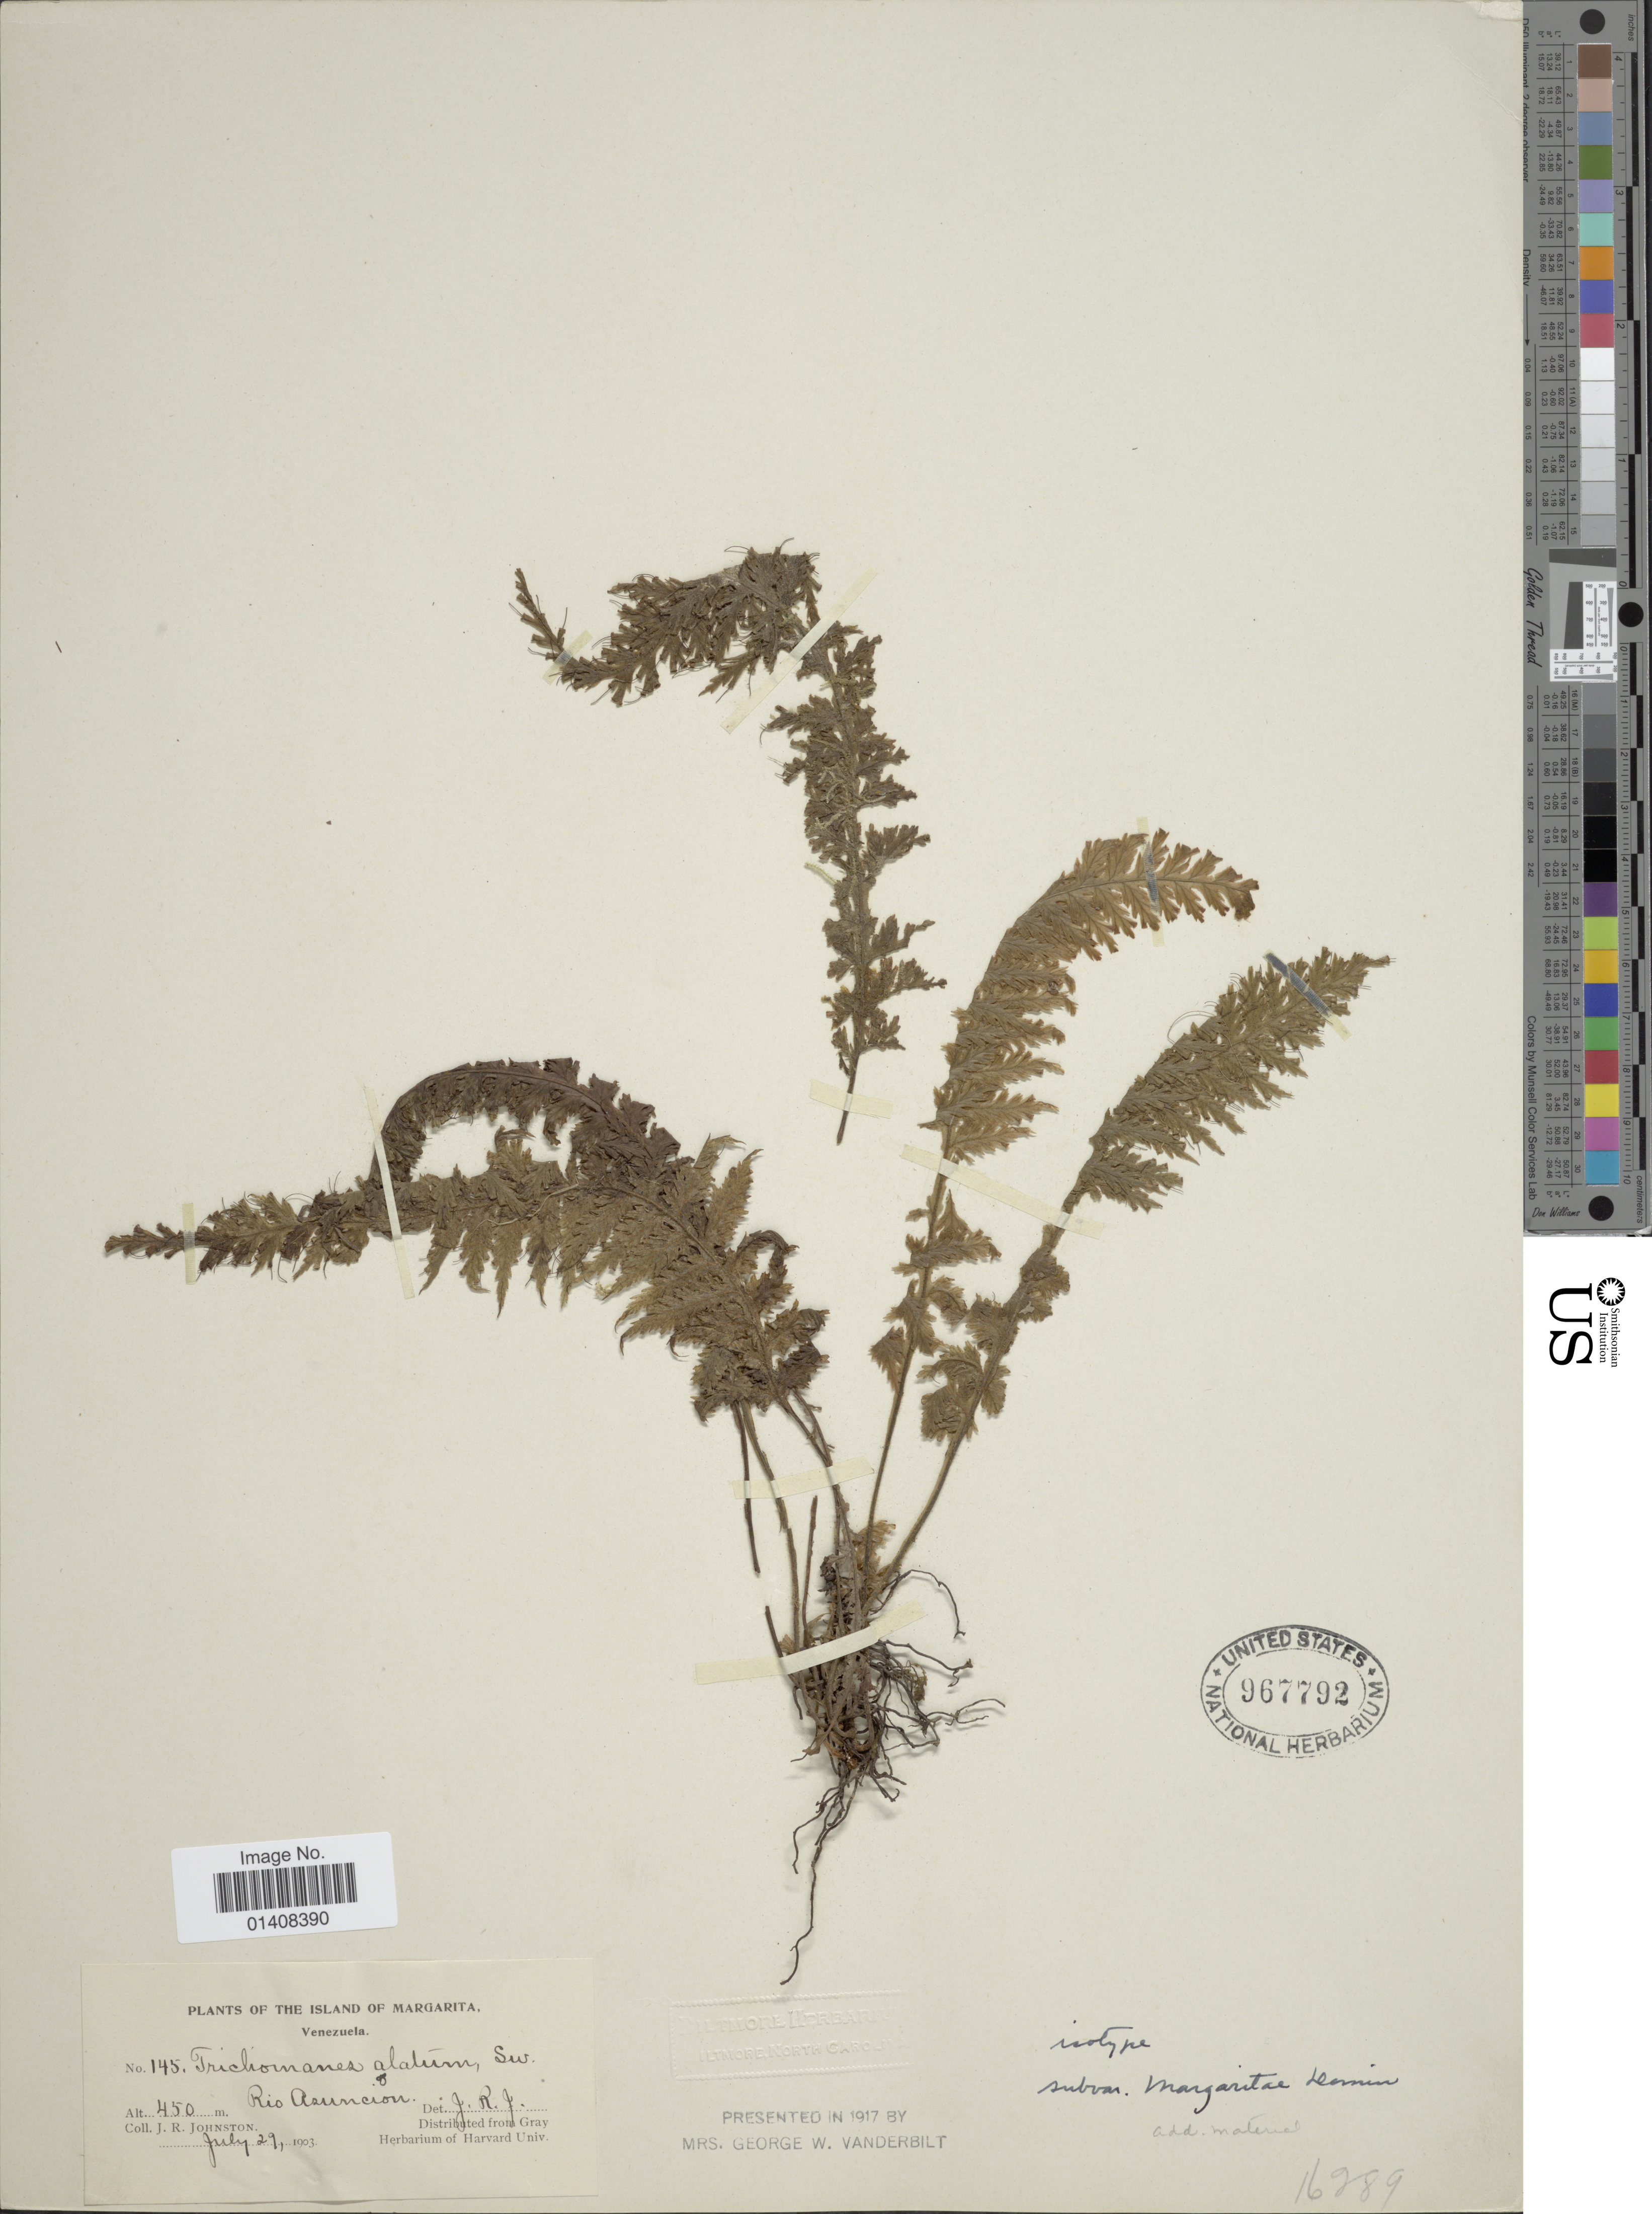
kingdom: Plantae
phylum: Tracheophyta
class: Polypodiopsida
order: Hymenophyllales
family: Hymenophyllaceae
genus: Trichomanes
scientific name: Trichomanes alatum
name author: Sw.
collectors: J. Johnston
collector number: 145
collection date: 1903-07-29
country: Venezuela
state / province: Nueva Esparta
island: Margarita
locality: Island of Margarita Rio Azuncion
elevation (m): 450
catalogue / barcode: US 967792